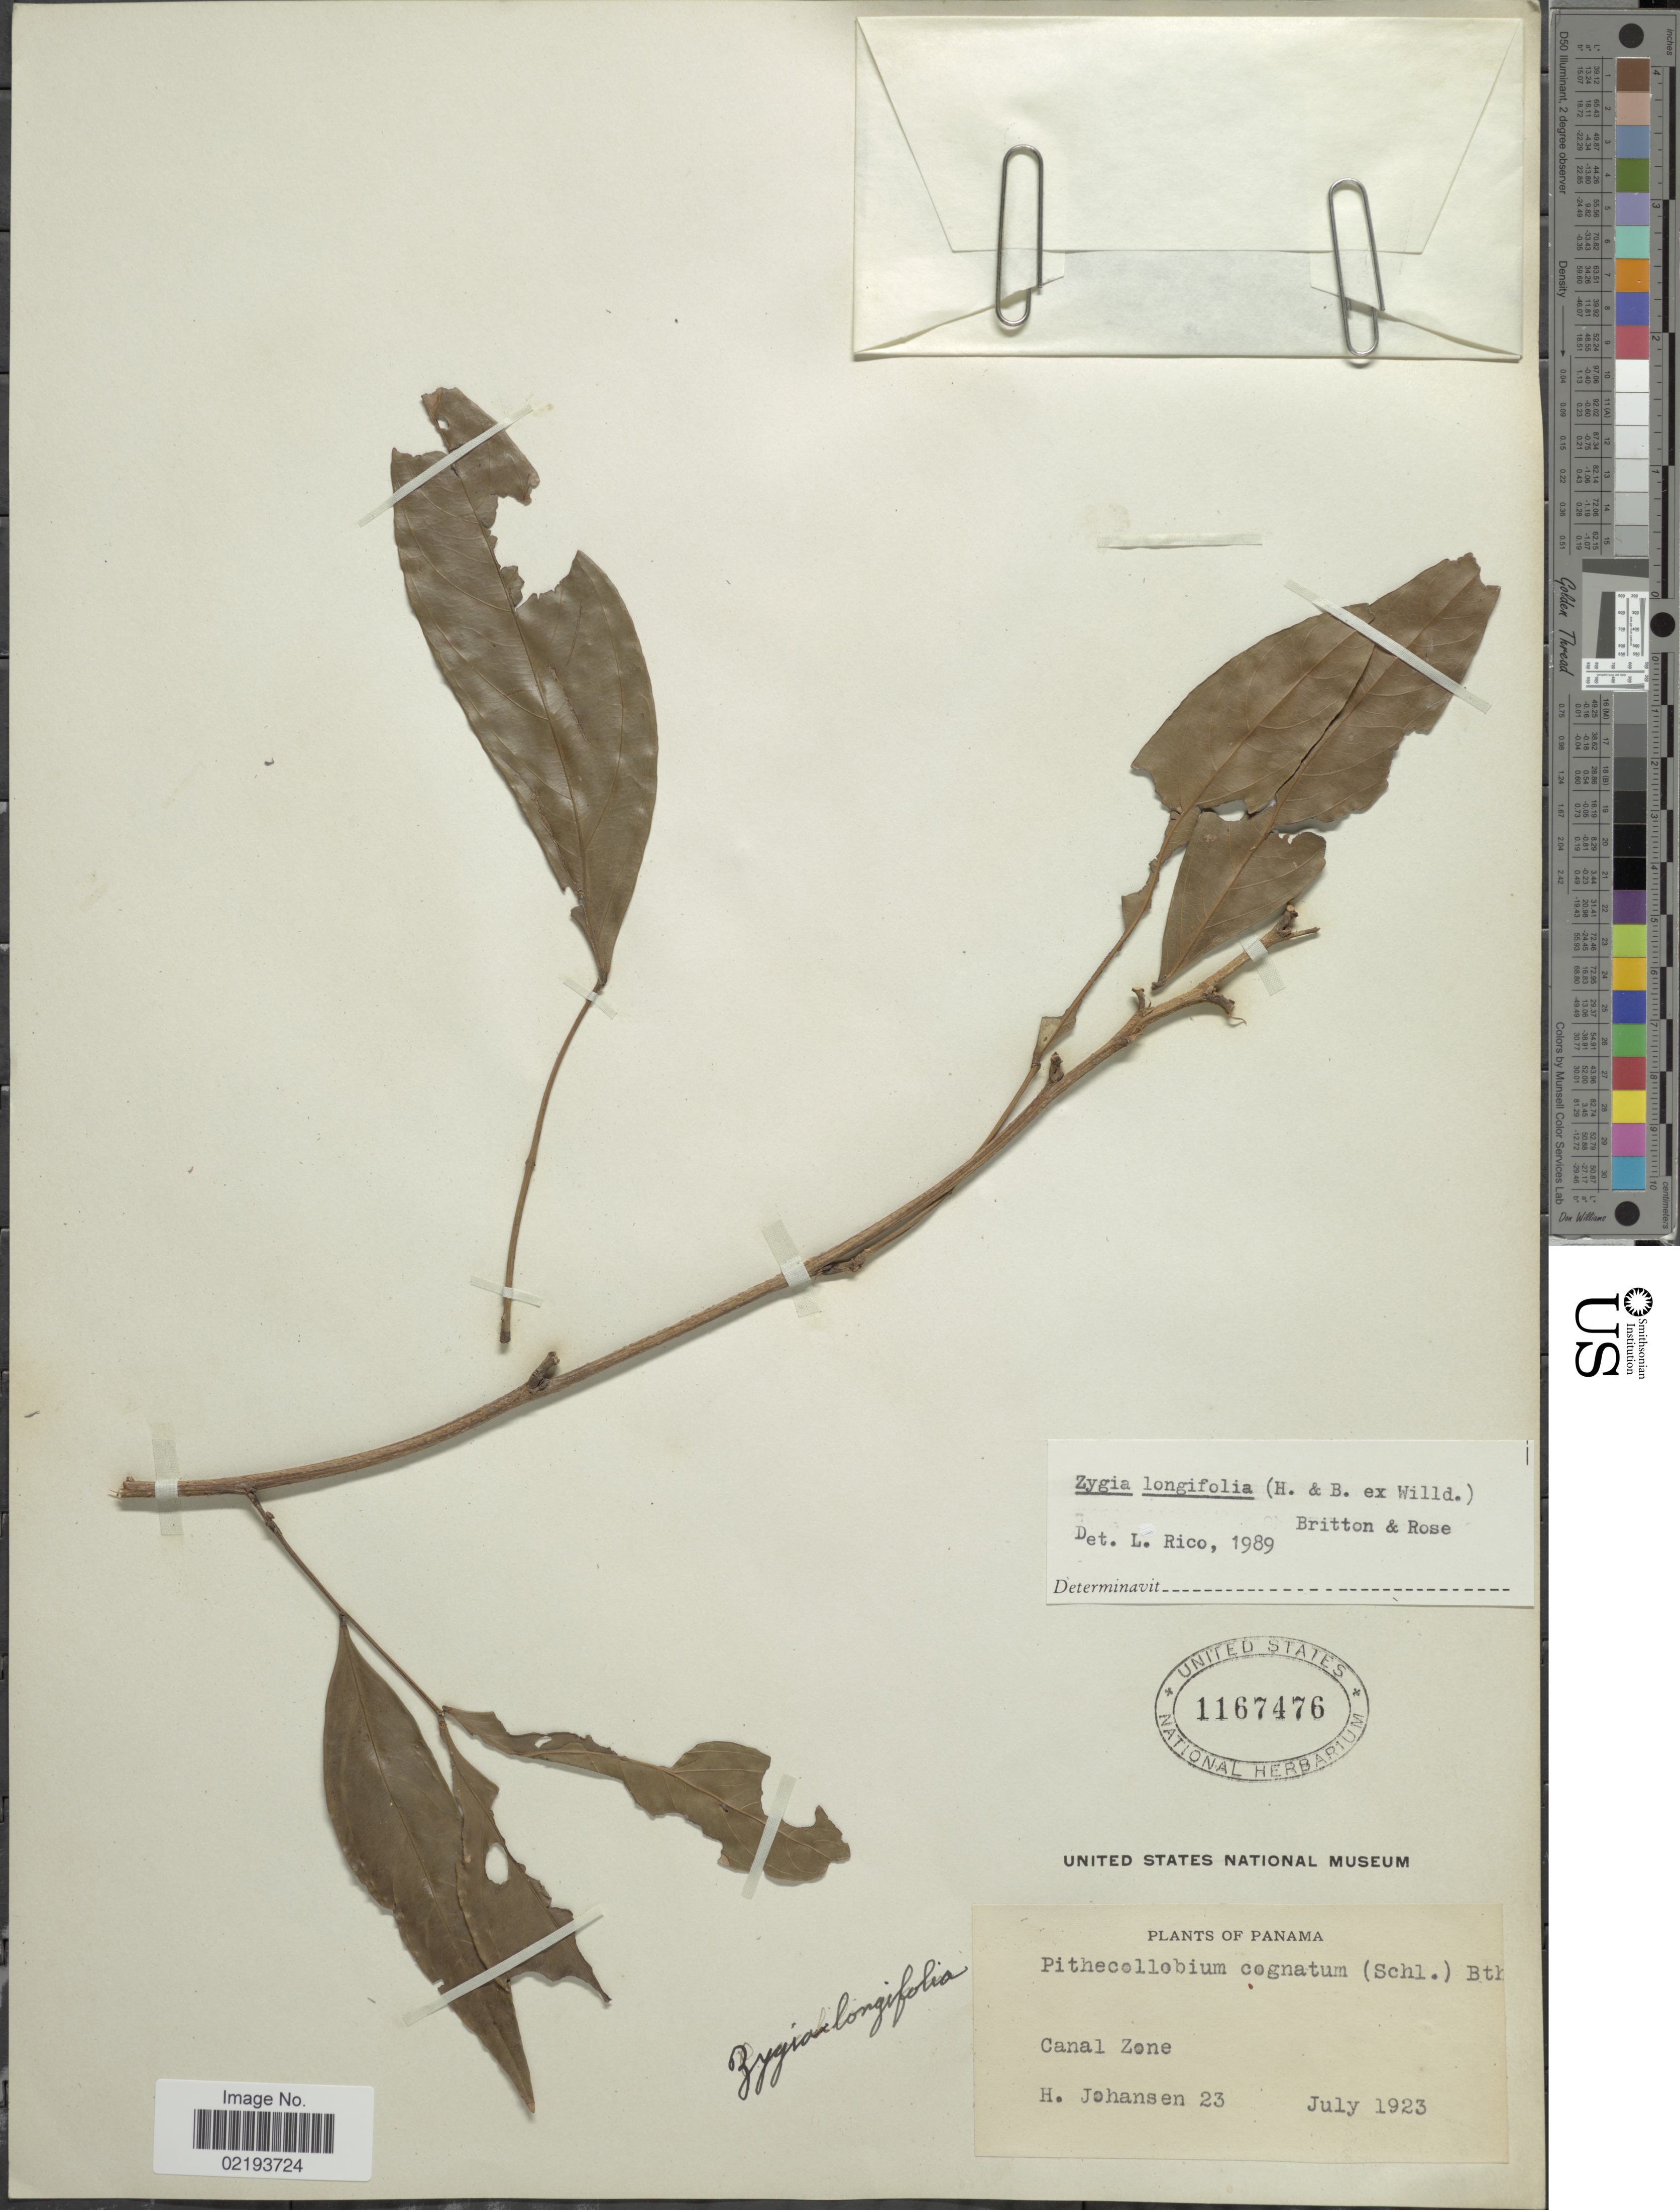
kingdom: Plantae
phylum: Tracheophyta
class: Magnoliopsida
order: Fabales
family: Fabaceae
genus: Zygia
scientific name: Zygia longifolia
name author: (Willd.) Britton & Rose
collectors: H. Johansen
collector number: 23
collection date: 1923-07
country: Panama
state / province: Colón / Panamá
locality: Canal Zone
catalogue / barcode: US 1167476